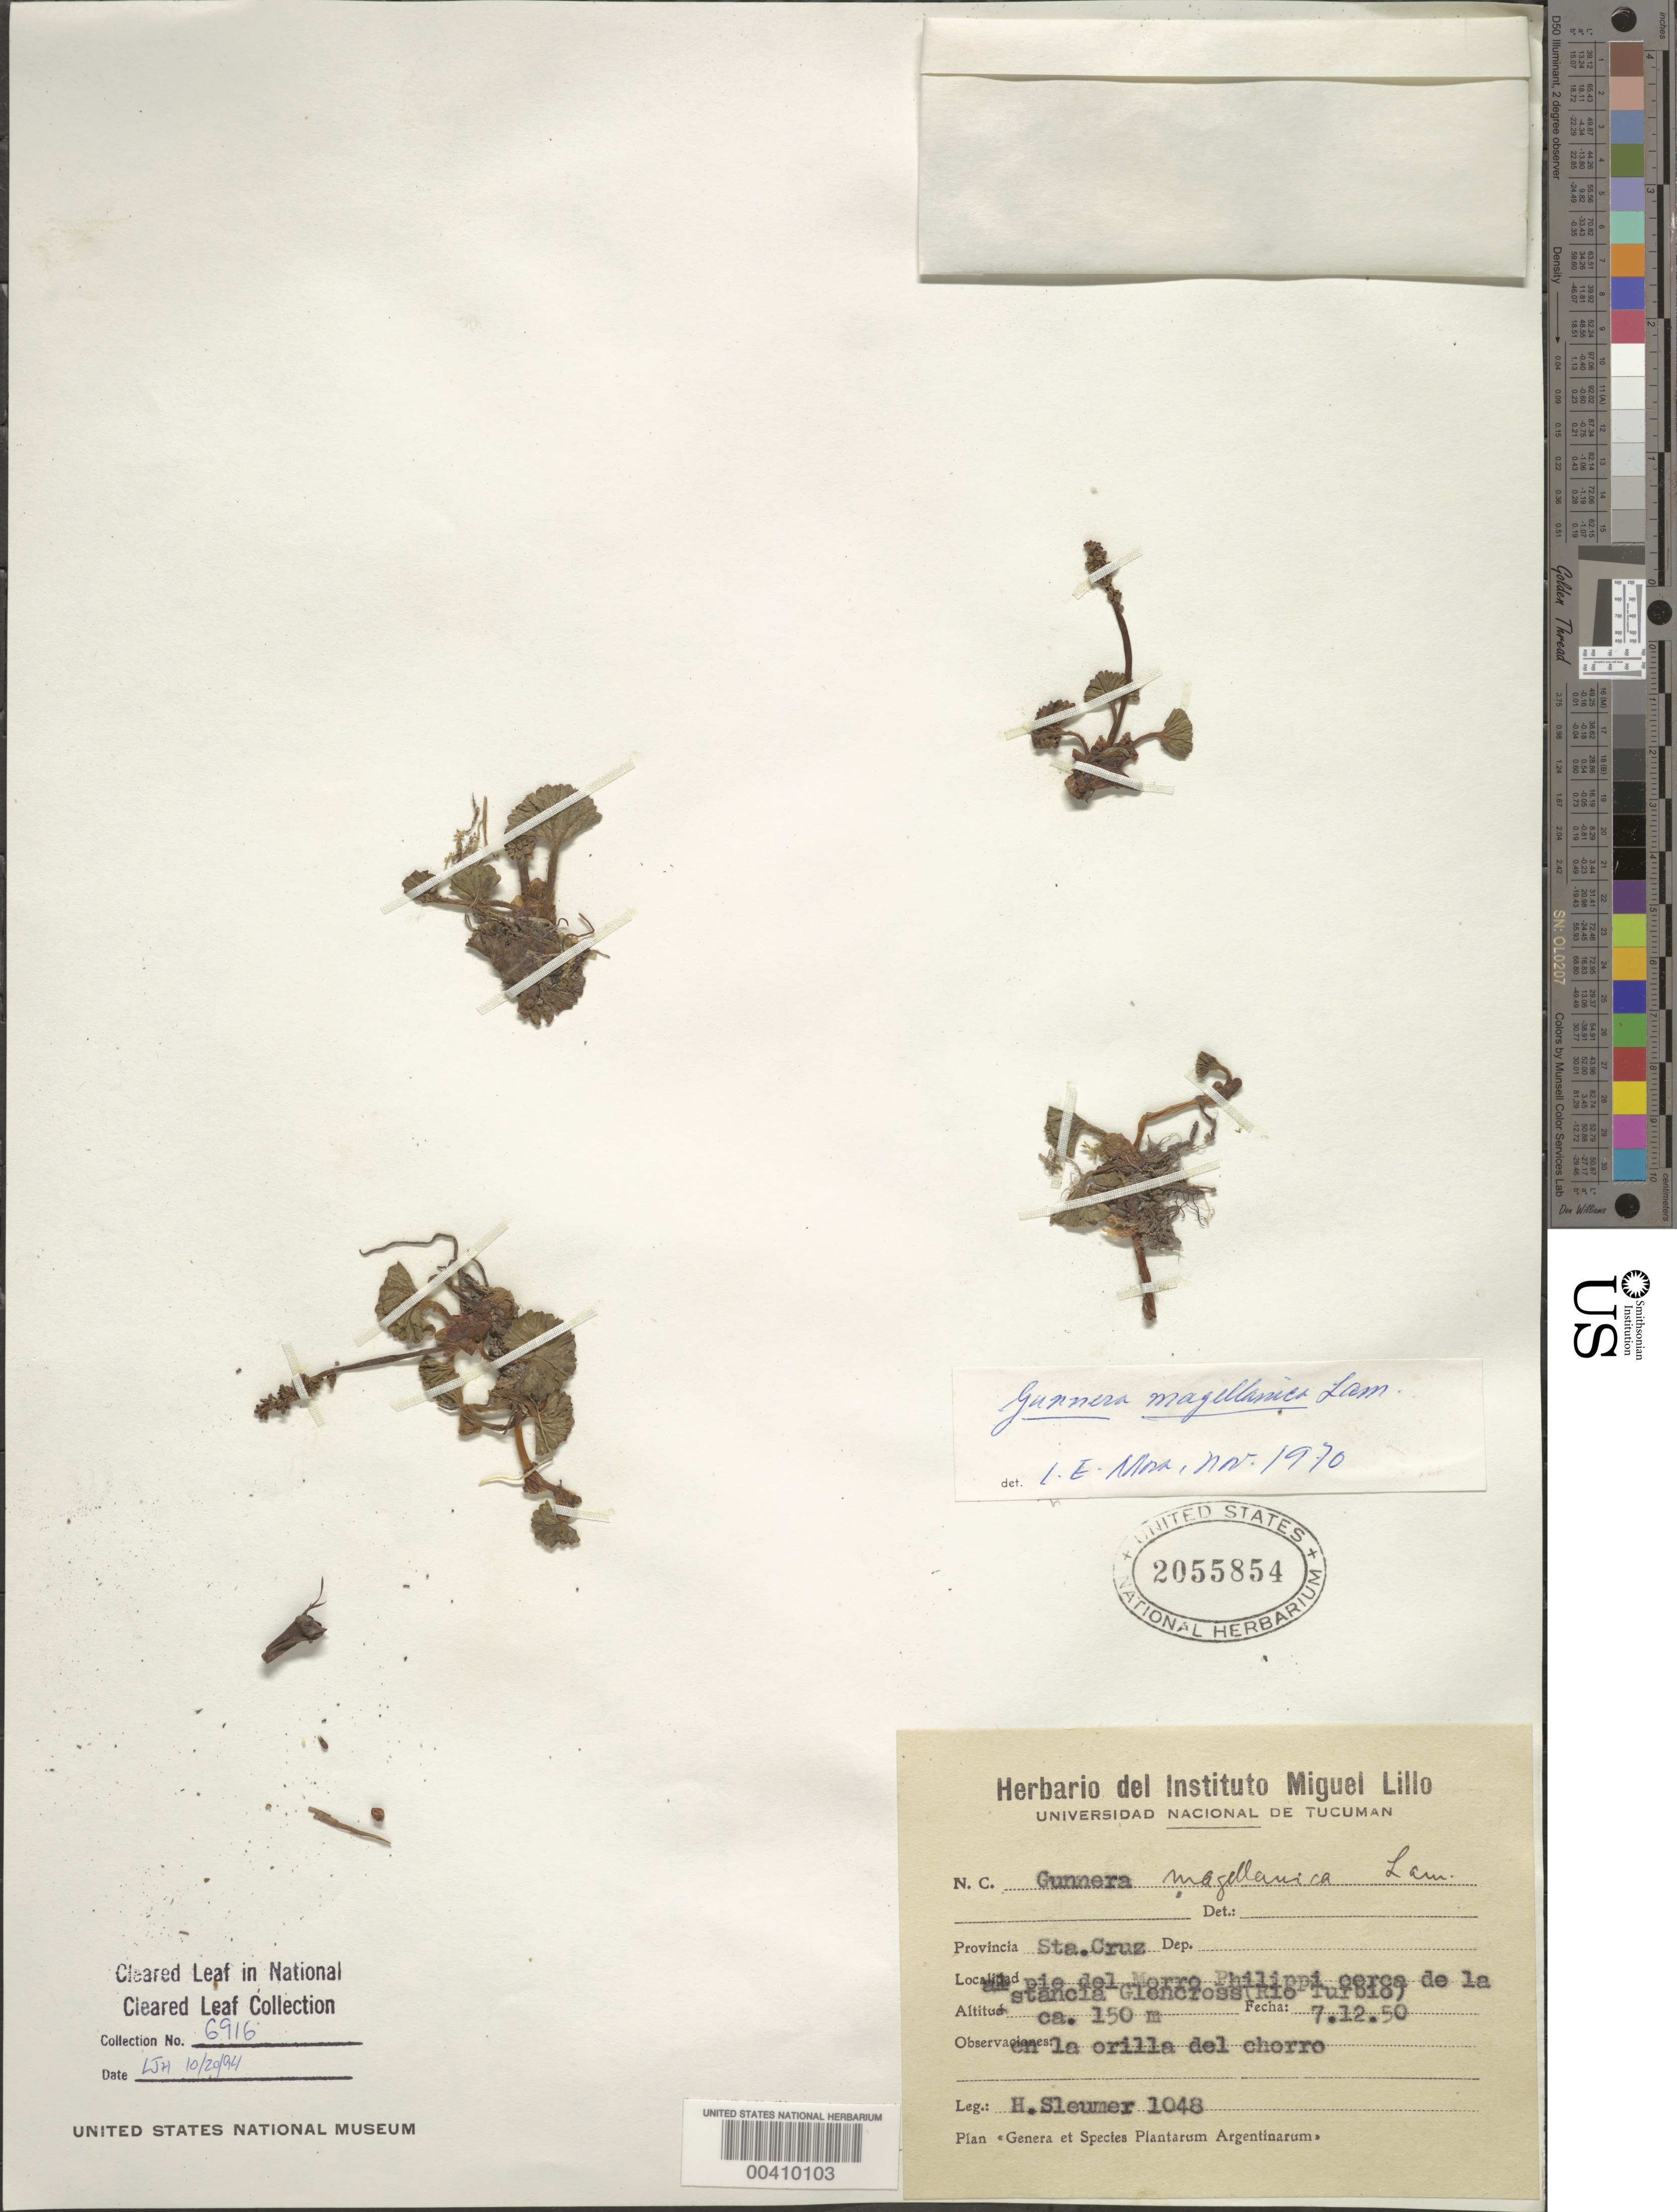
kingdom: Plantae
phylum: Tracheophyta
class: Magnoliopsida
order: Gunnerales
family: Gunneraceae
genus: Gunnera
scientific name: Gunnera magellanica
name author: Lam.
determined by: Mora-Osejo, L. E.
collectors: H. O. Sleumer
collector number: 1048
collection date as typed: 07 Dec 1950 or 12 Jul 1950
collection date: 1950-07-12 or 1950-12-07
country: Argentina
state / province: Santa Cruz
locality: Al pio del Morro Philippi Cerca de la Stancia Glencross (Rio Turbio).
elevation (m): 150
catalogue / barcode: US 2055854